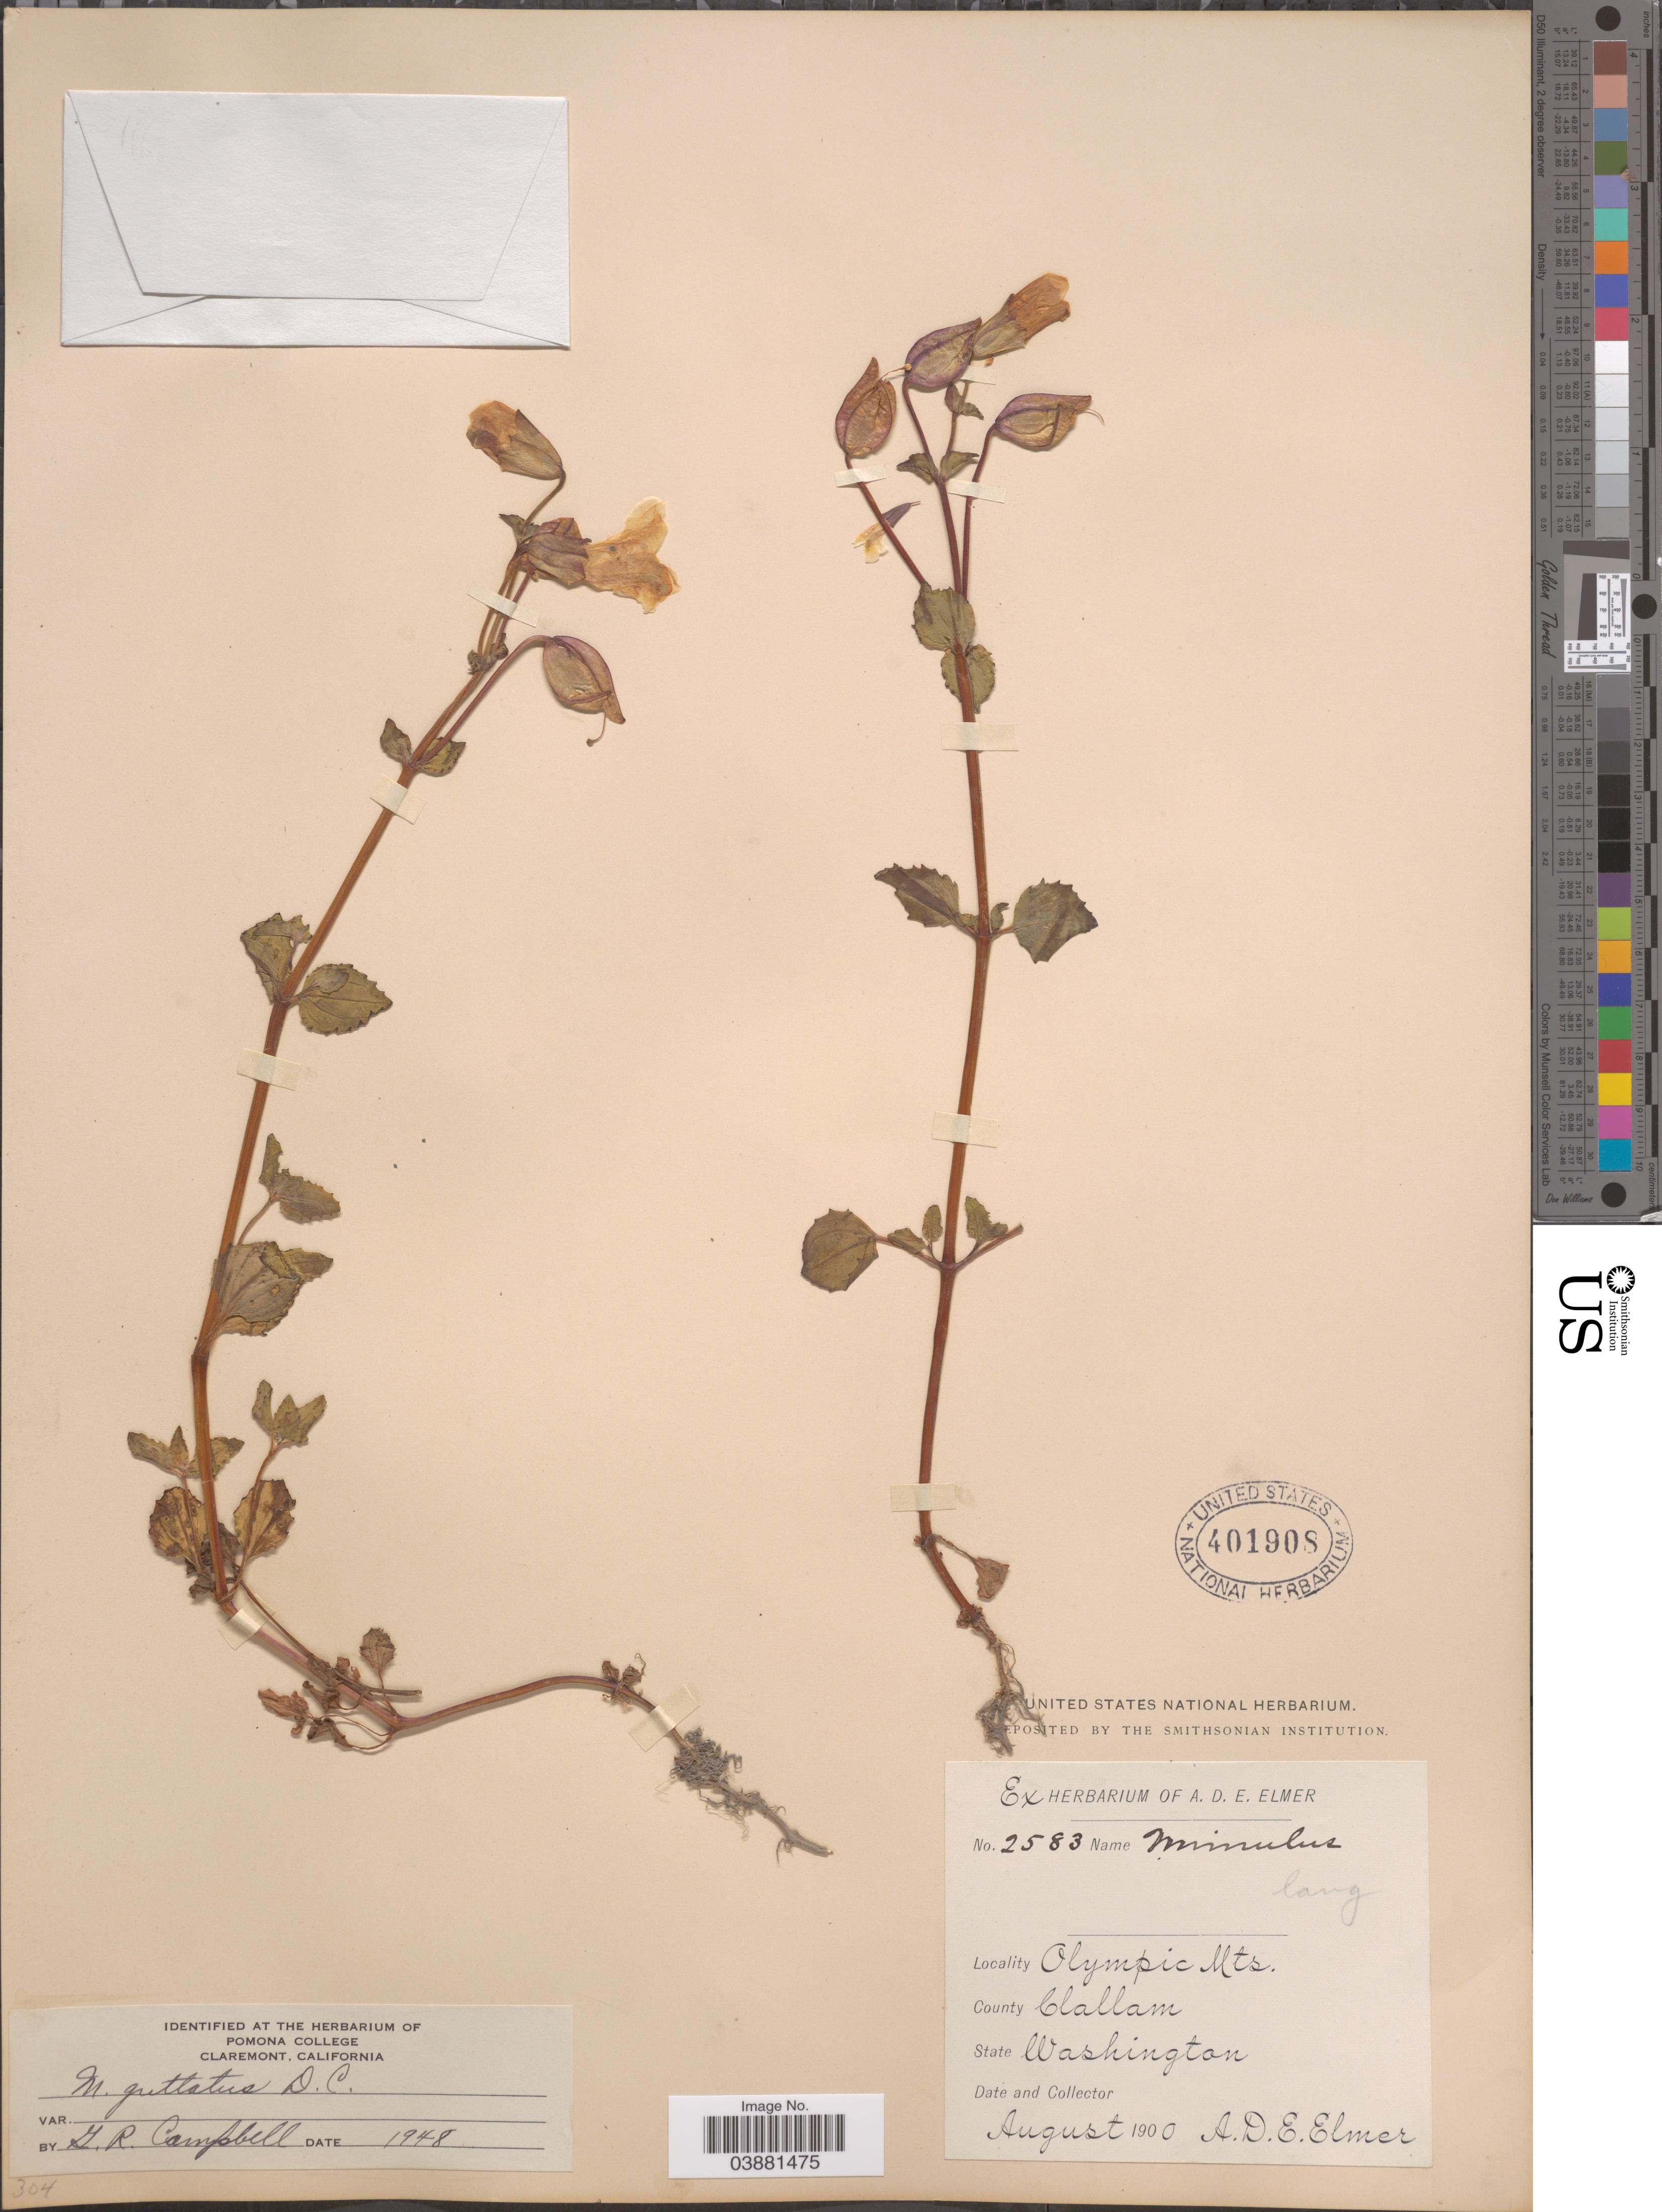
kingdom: Plantae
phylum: Tracheophyta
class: Magnoliopsida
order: Lamiales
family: Phrymaceae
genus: Mimulus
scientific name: Mimulus guttatus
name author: DC.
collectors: A. D. E. Elmer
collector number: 2583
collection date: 1900-08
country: United States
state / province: Washington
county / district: Clallam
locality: Olympic Mts. County Clallam.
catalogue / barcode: US 401908